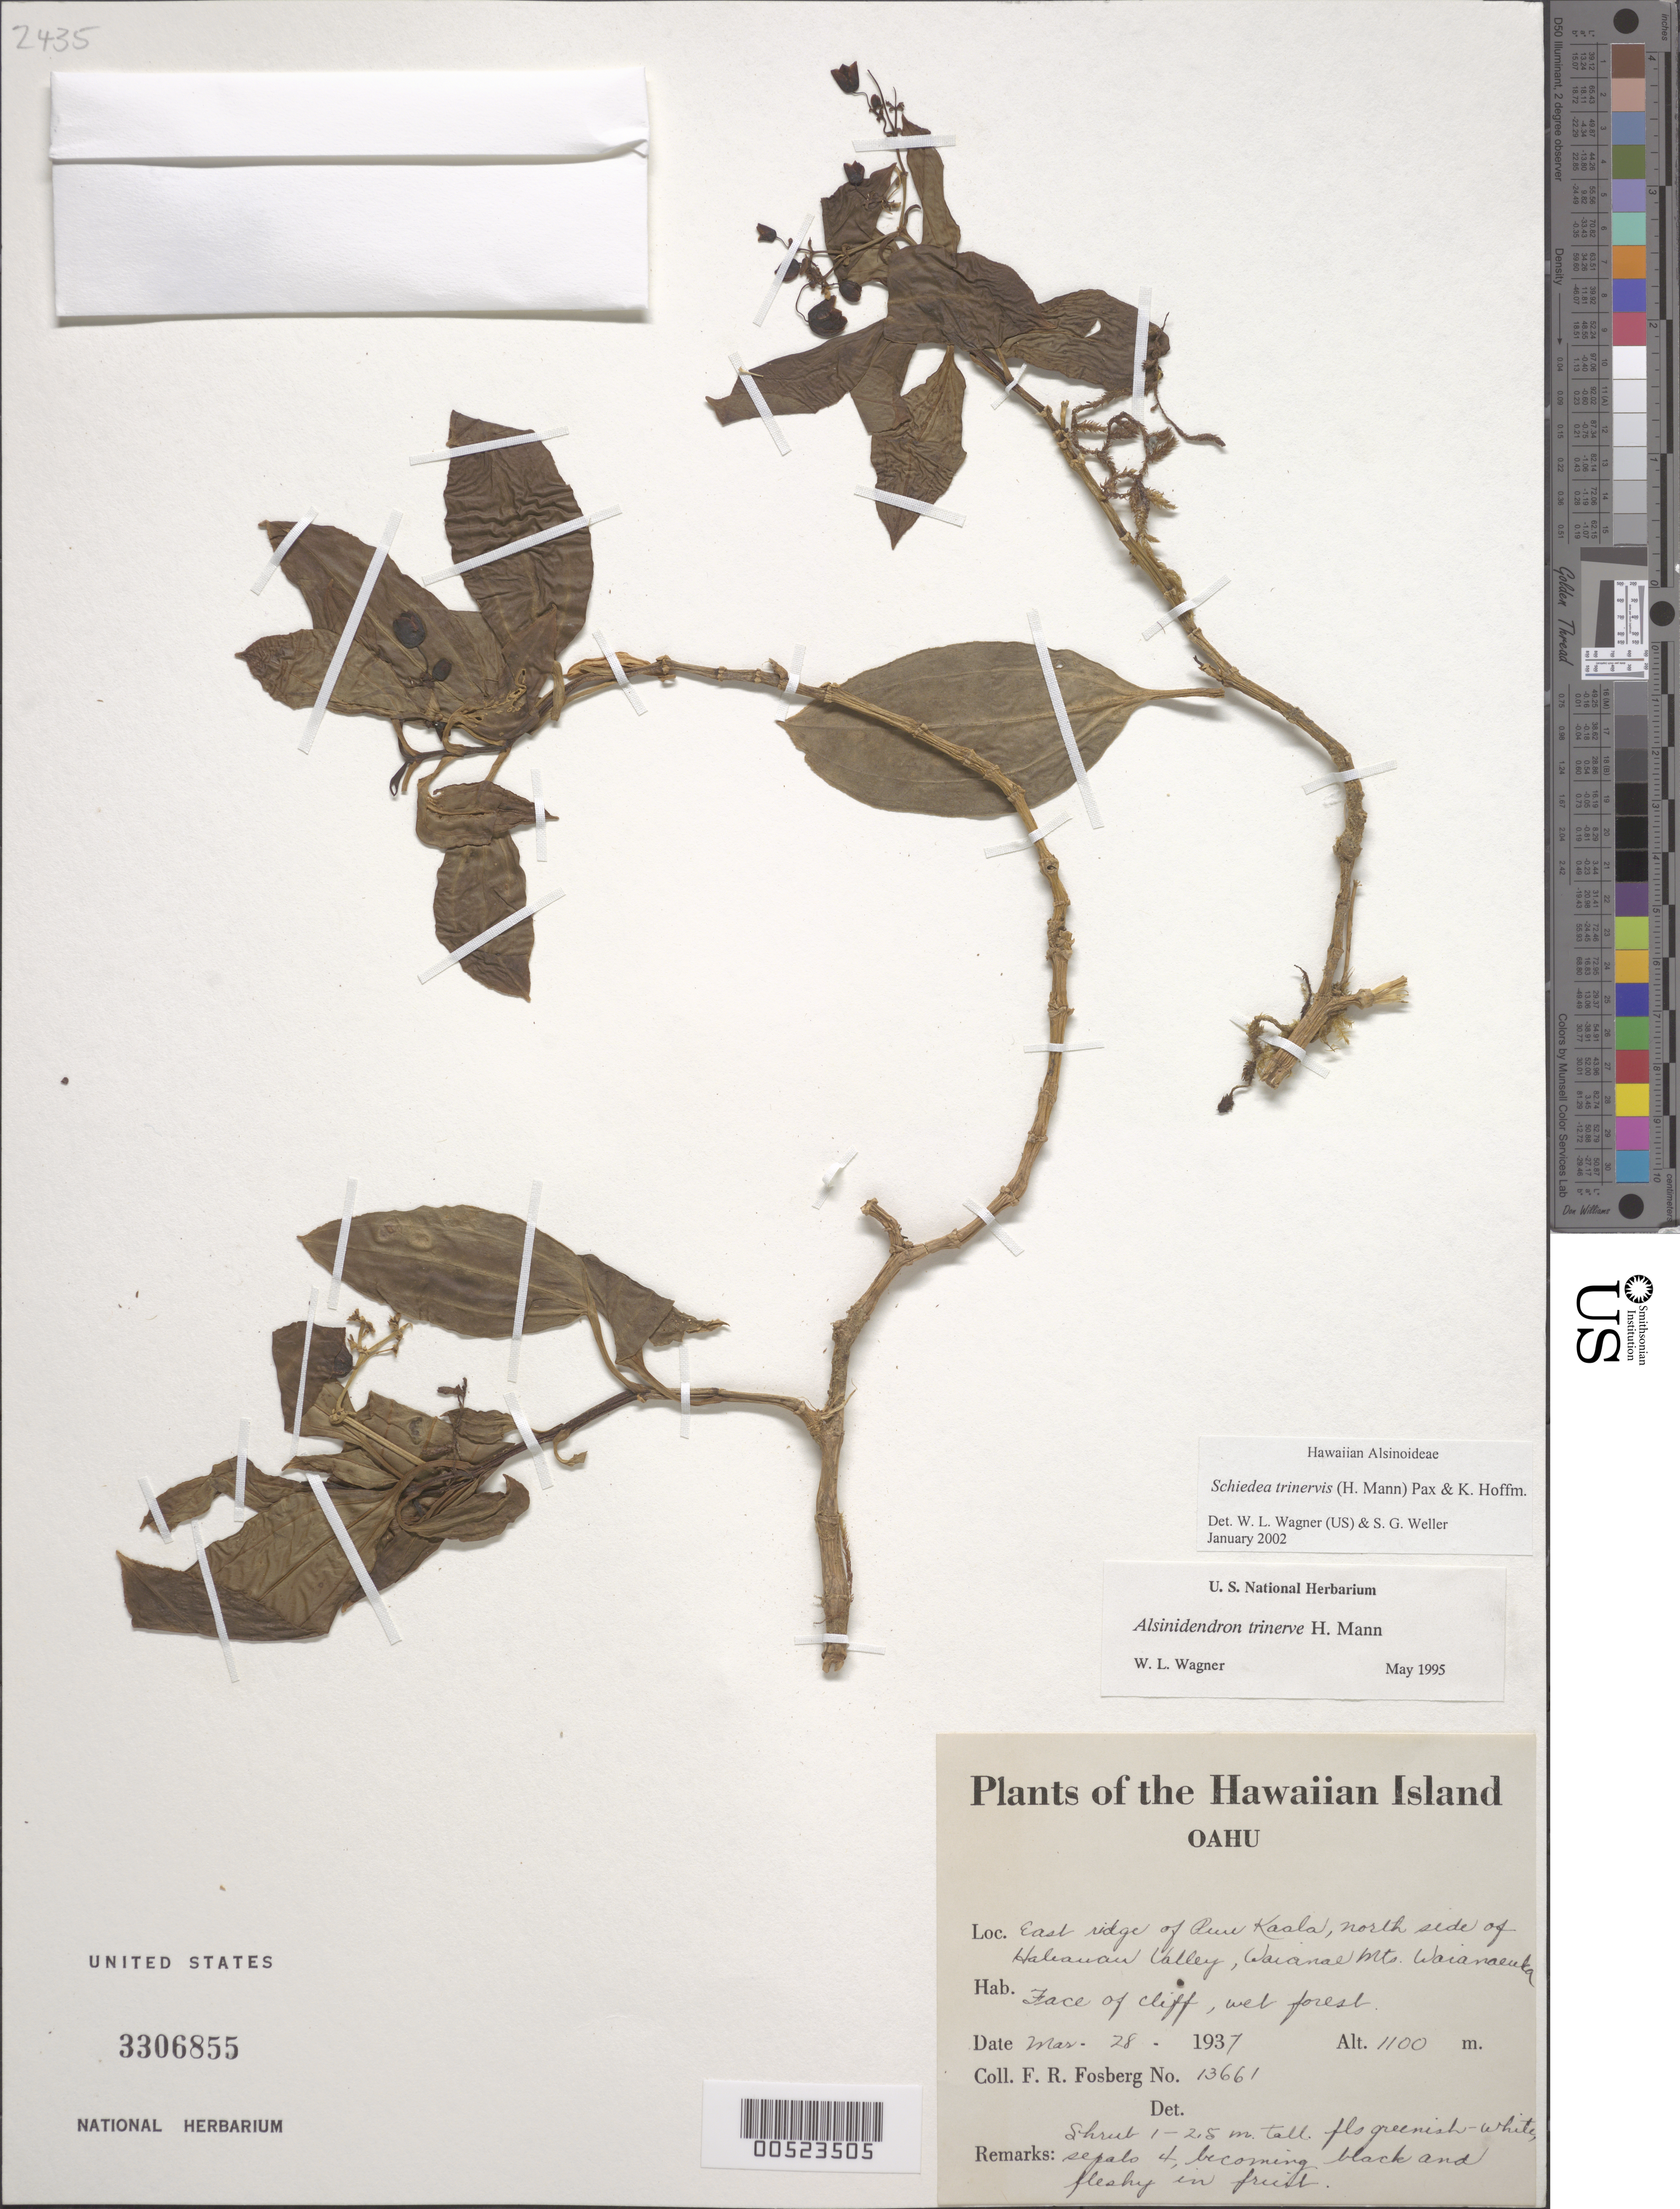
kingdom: Plantae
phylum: Tracheophyta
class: Magnoliopsida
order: Caryophyllales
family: Caryophyllaceae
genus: Schiedea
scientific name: Schiedea trinervis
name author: (H. Mann) Pax & K. Hoffm.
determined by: Wagner, W. L.; Weller, Stephen G.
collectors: F. R. Fosberg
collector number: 13661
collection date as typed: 28 Mar 1937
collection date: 1937-03-28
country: United States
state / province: Hawaii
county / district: Honolulu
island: Oahu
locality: E ridge of Puu Kaala, N side of Haleauau Valley, Waianae Mts, Waianaeuka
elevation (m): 1100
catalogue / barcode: US 3306855